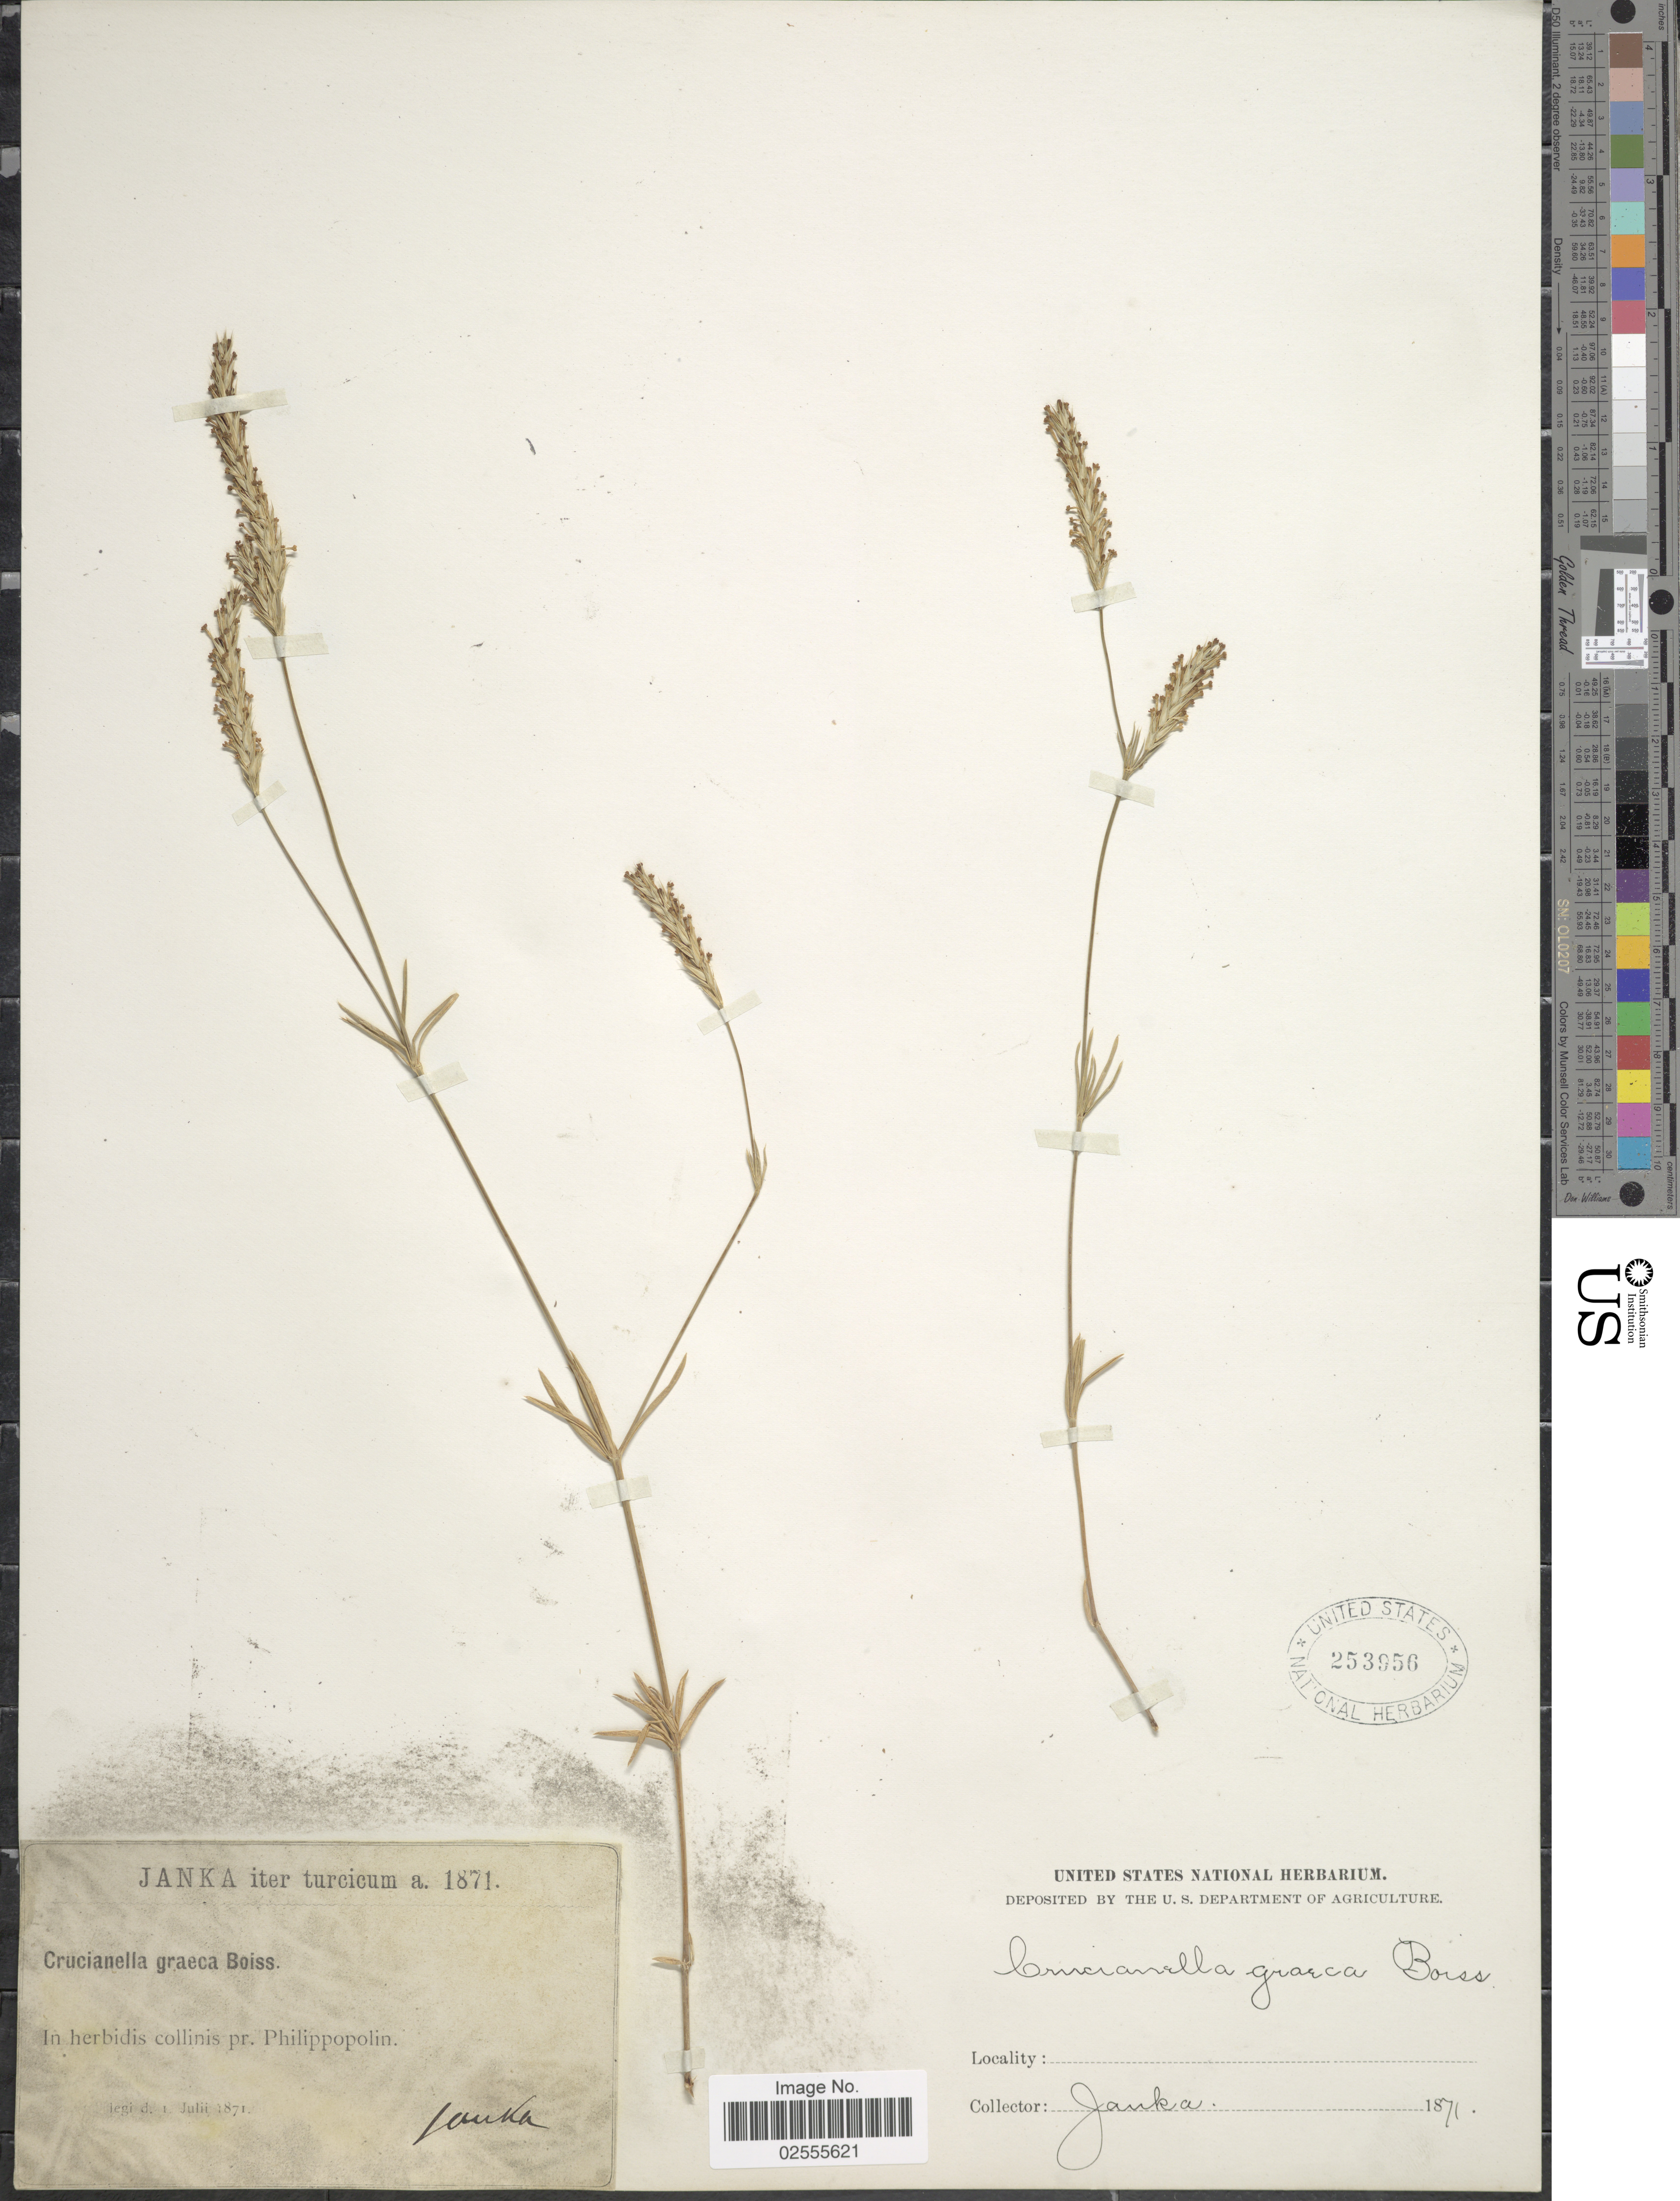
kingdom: Plantae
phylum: Tracheophyta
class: Magnoliopsida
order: Gentianales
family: Rubiaceae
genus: Crucianella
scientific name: Crucianella graeca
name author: Boiss.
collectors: V. Janka von Bulcs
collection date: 1871-07-01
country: Syria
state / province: As Suwayda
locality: Iter turcicum, In herbidis collinis pr. Philippopolin.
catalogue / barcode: US 253956